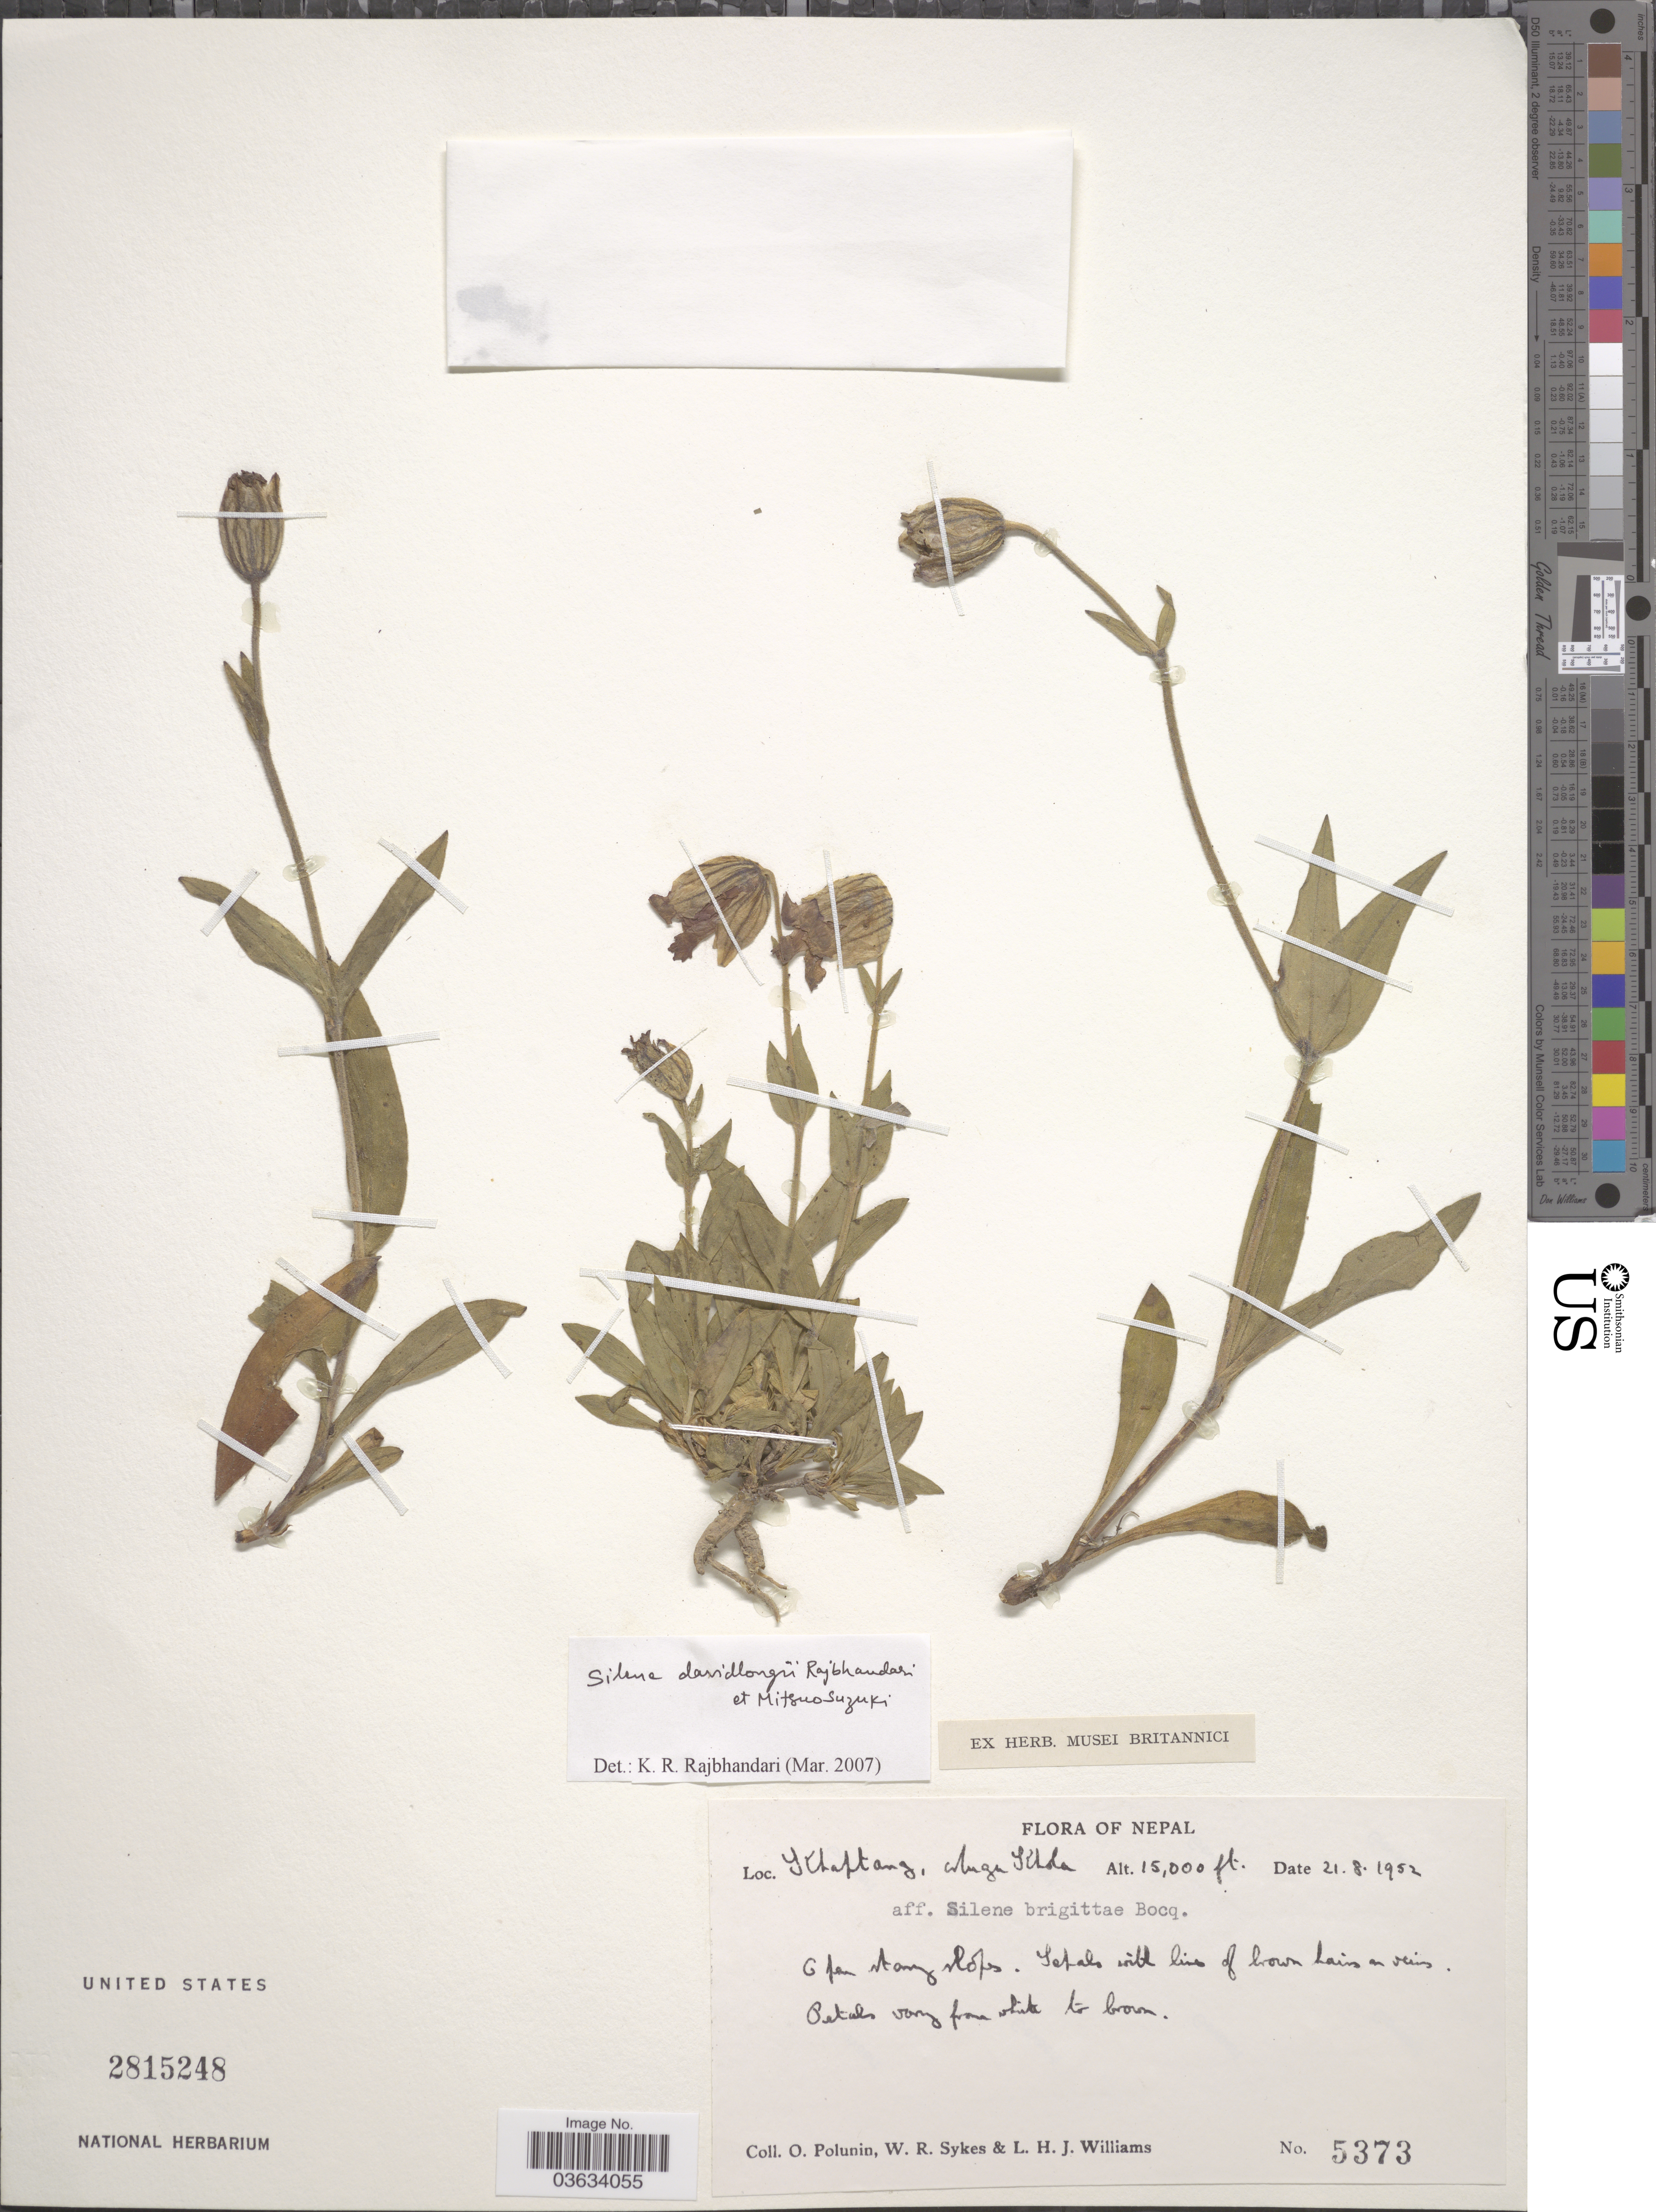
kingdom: Plantae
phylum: Tracheophyta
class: Magnoliopsida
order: Caryophyllales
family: Caryophyllaceae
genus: Silene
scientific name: Silene davidlongii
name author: Rajhb. & Suzuki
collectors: O. V. Polunin, W. R. Sykes & L. H. J. Williams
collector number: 5373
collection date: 1952-08-21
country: Nepal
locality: Ythaftang, alugu Tilda.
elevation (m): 4572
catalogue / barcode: US 2815248